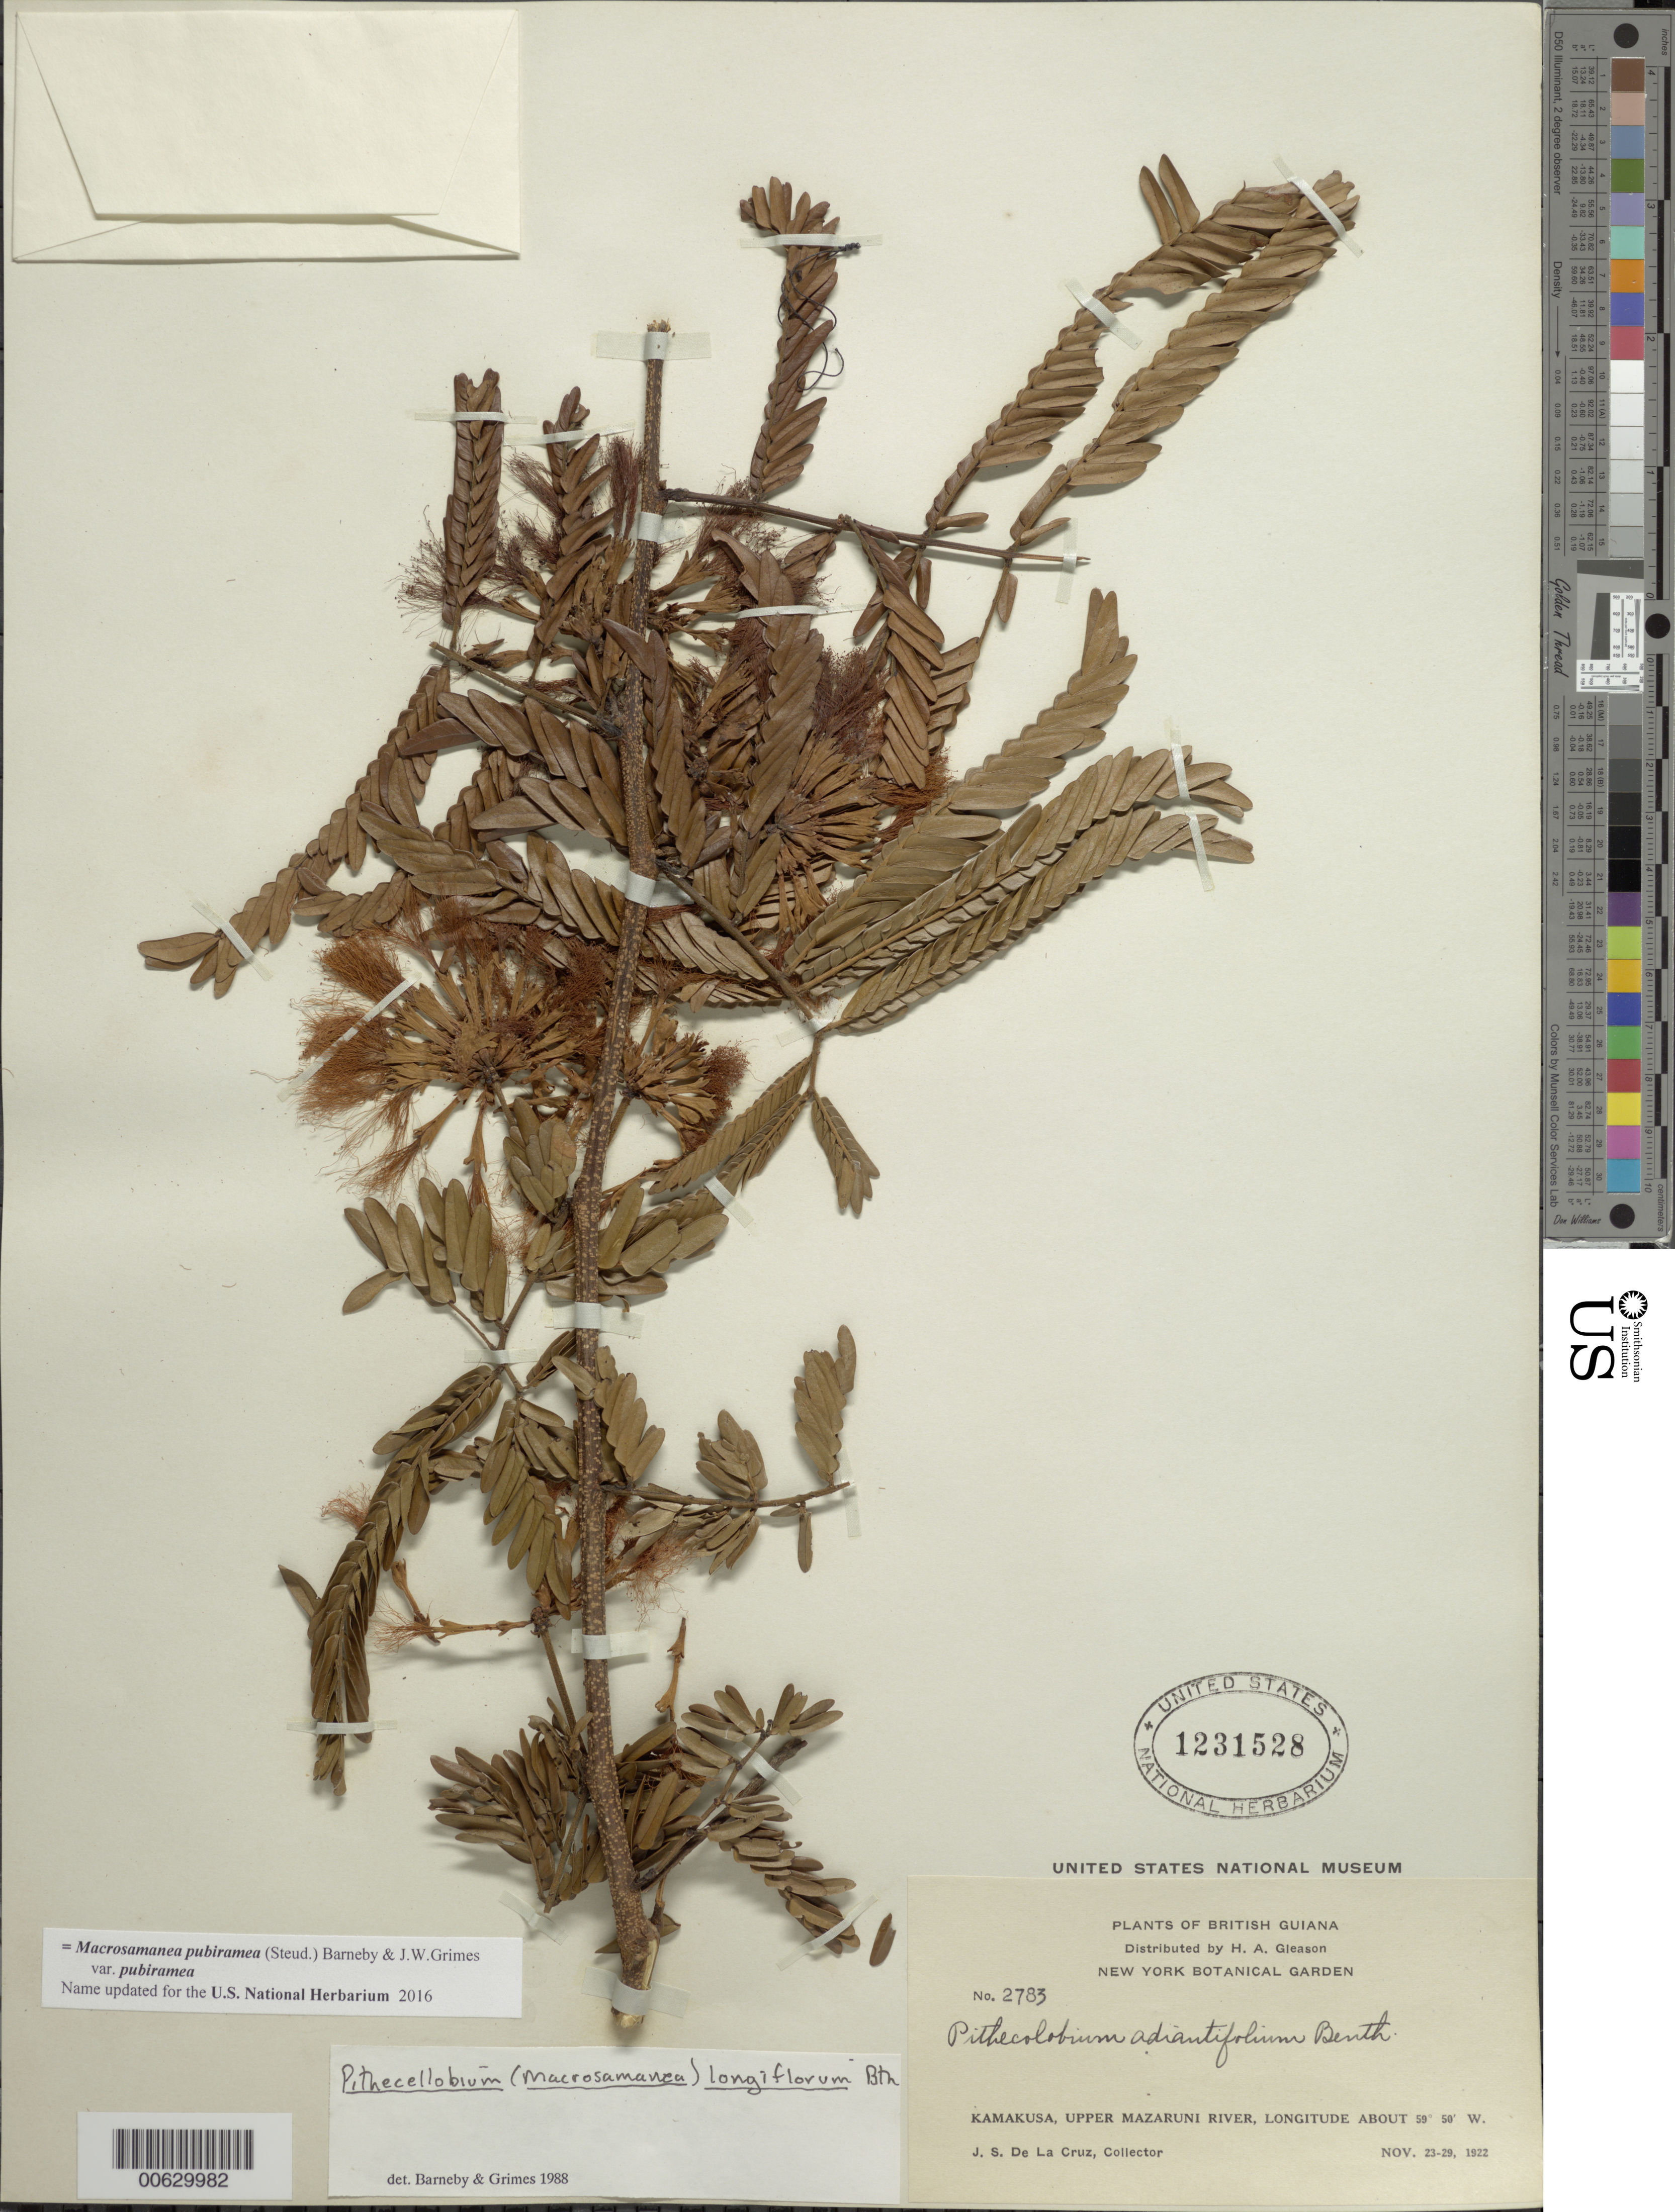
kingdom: Plantae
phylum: Tracheophyta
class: Magnoliopsida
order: Fabales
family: Fabaceae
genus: Macrosamanea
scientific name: Macrosamanea pubiramea var. pubiramea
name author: (Steud.) Barneby & J.W. Grimes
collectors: J. S. de la Cruz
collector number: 2783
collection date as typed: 23-Nov-22 to 29-Nov-22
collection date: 1922-11-23/1922-11-29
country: Guyana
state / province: Cuyuni-Mazaruni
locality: Kamakusa, Upper Mazaruni R.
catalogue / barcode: US 1231528